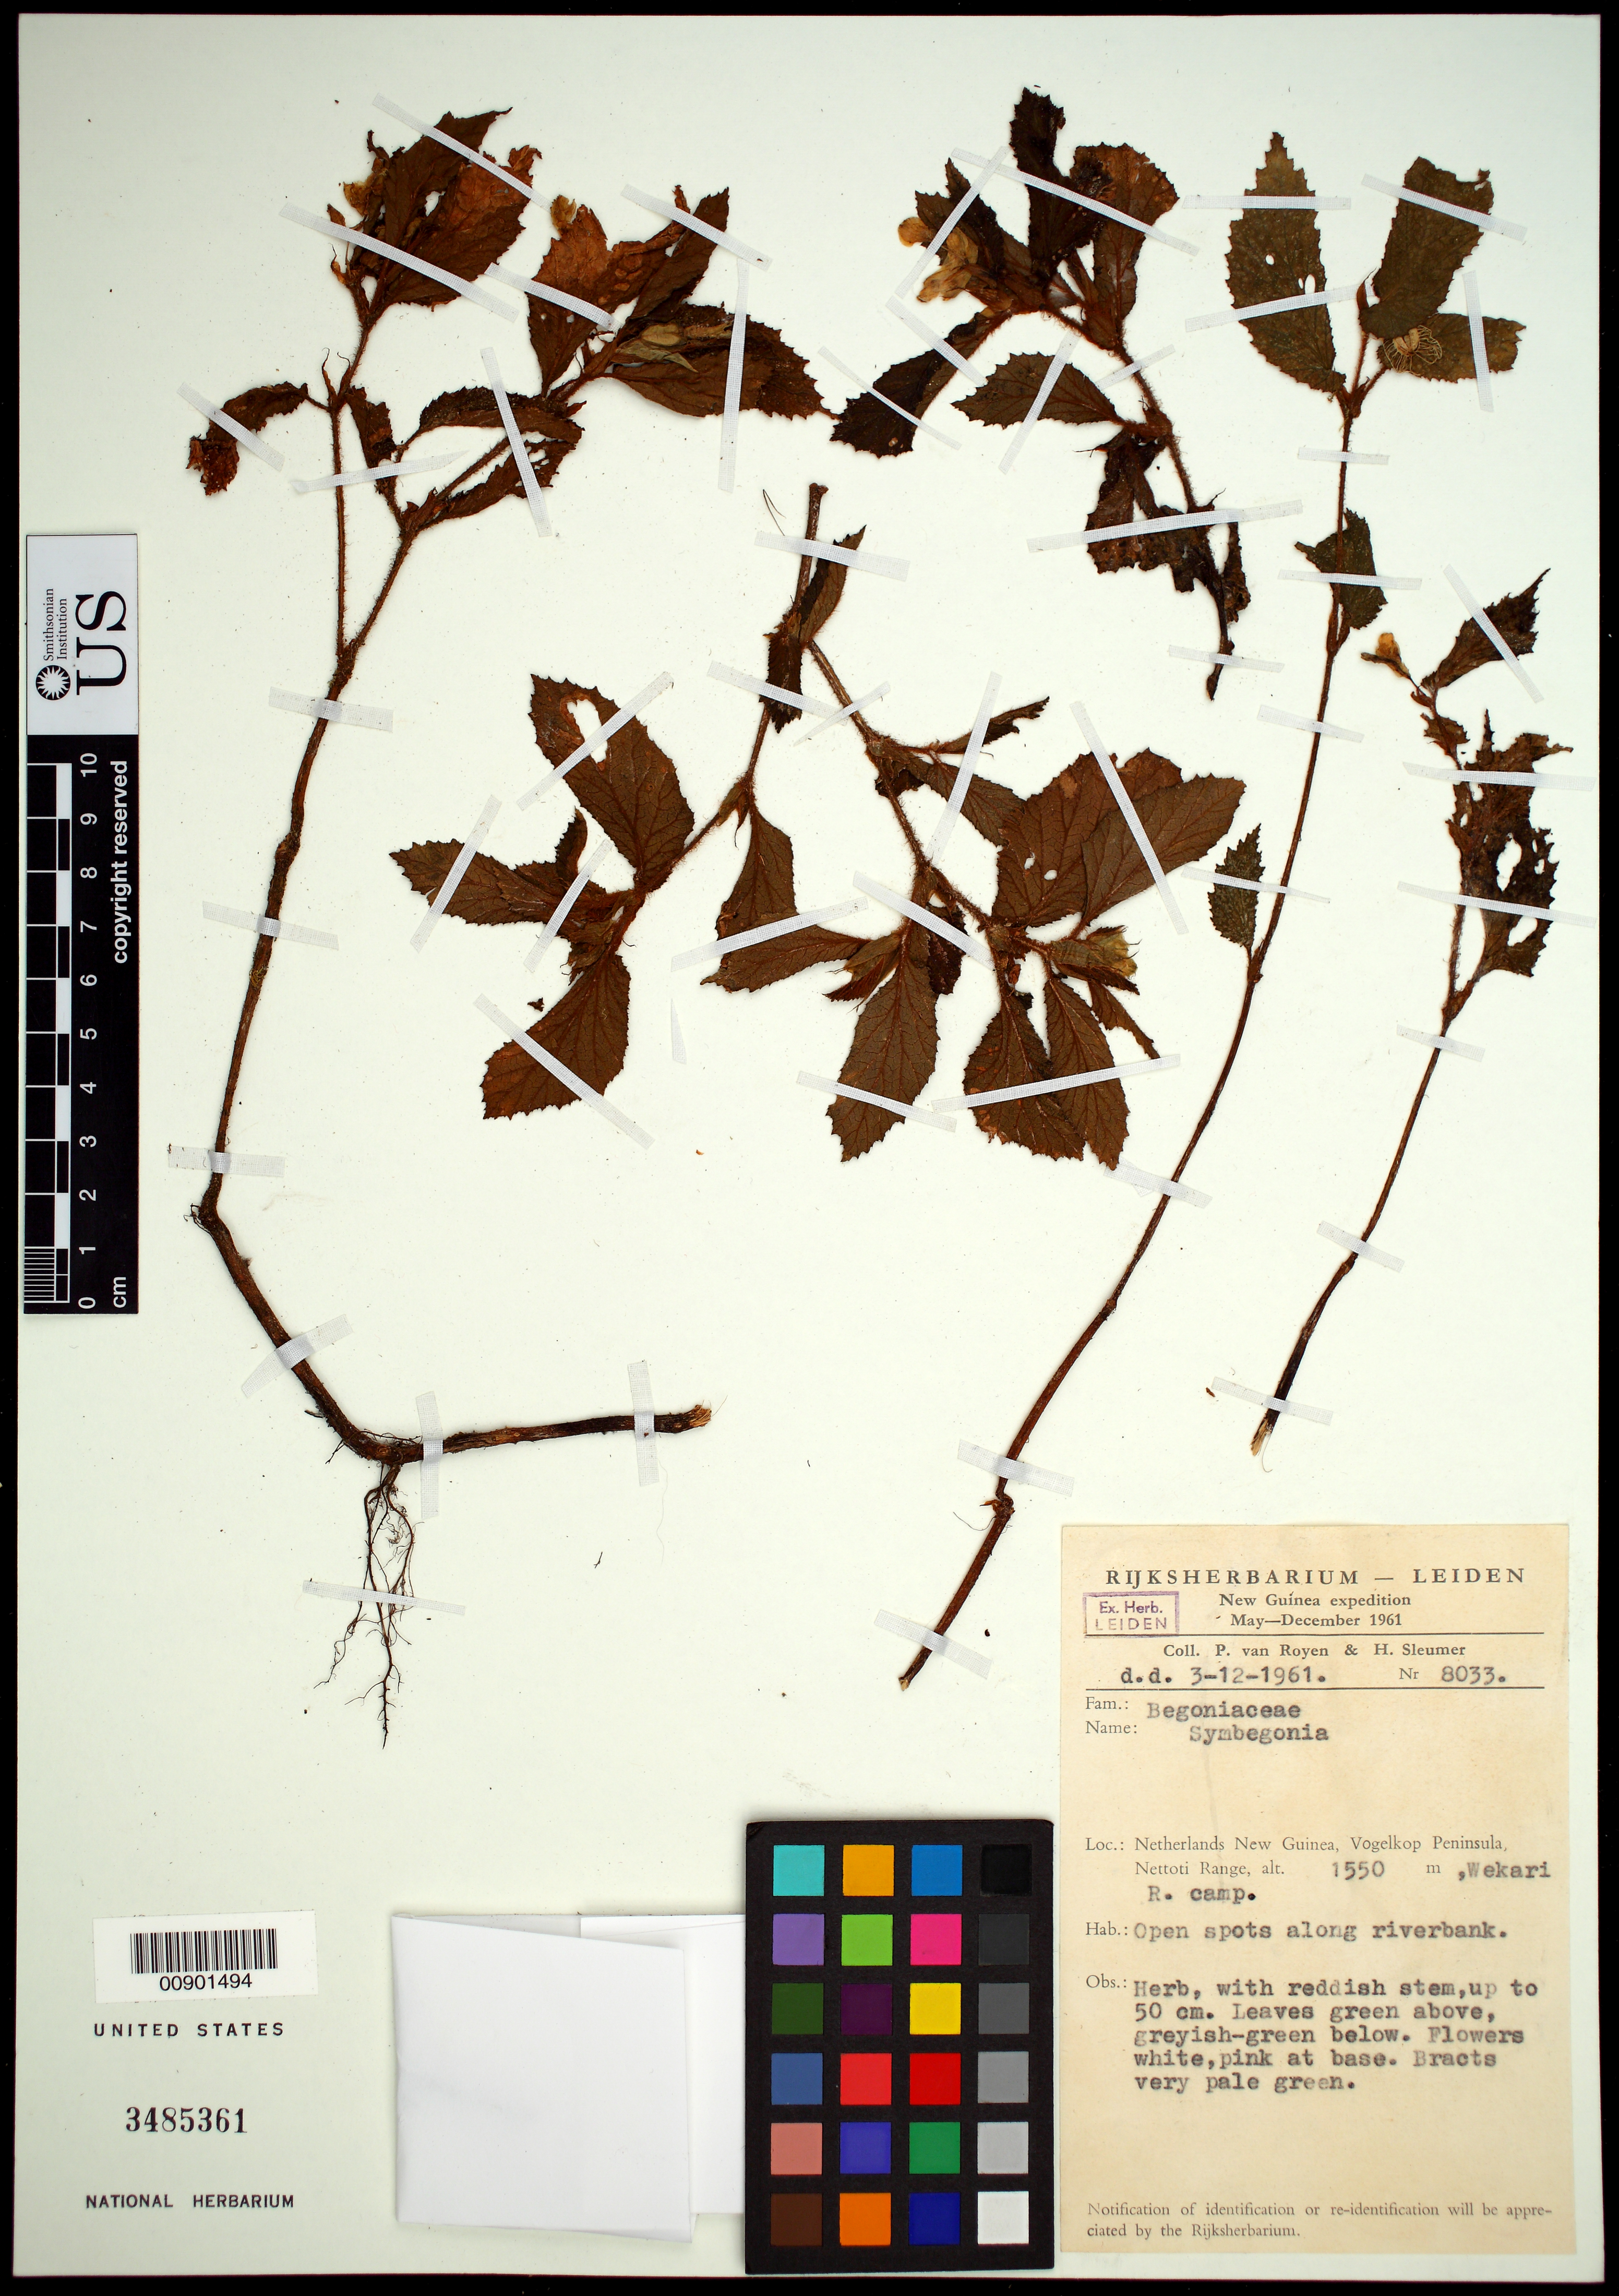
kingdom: Plantae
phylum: Tracheophyta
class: Magnoliopsida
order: Cucurbitales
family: Begoniaceae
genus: Begonia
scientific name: Begonia sp.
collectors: P. van Royen & H. O. Sleumer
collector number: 8033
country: Indonesia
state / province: Papua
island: New Guinea Island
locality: Vogelkop Peninsula. Irian Jaya.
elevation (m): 1550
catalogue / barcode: US 3485361